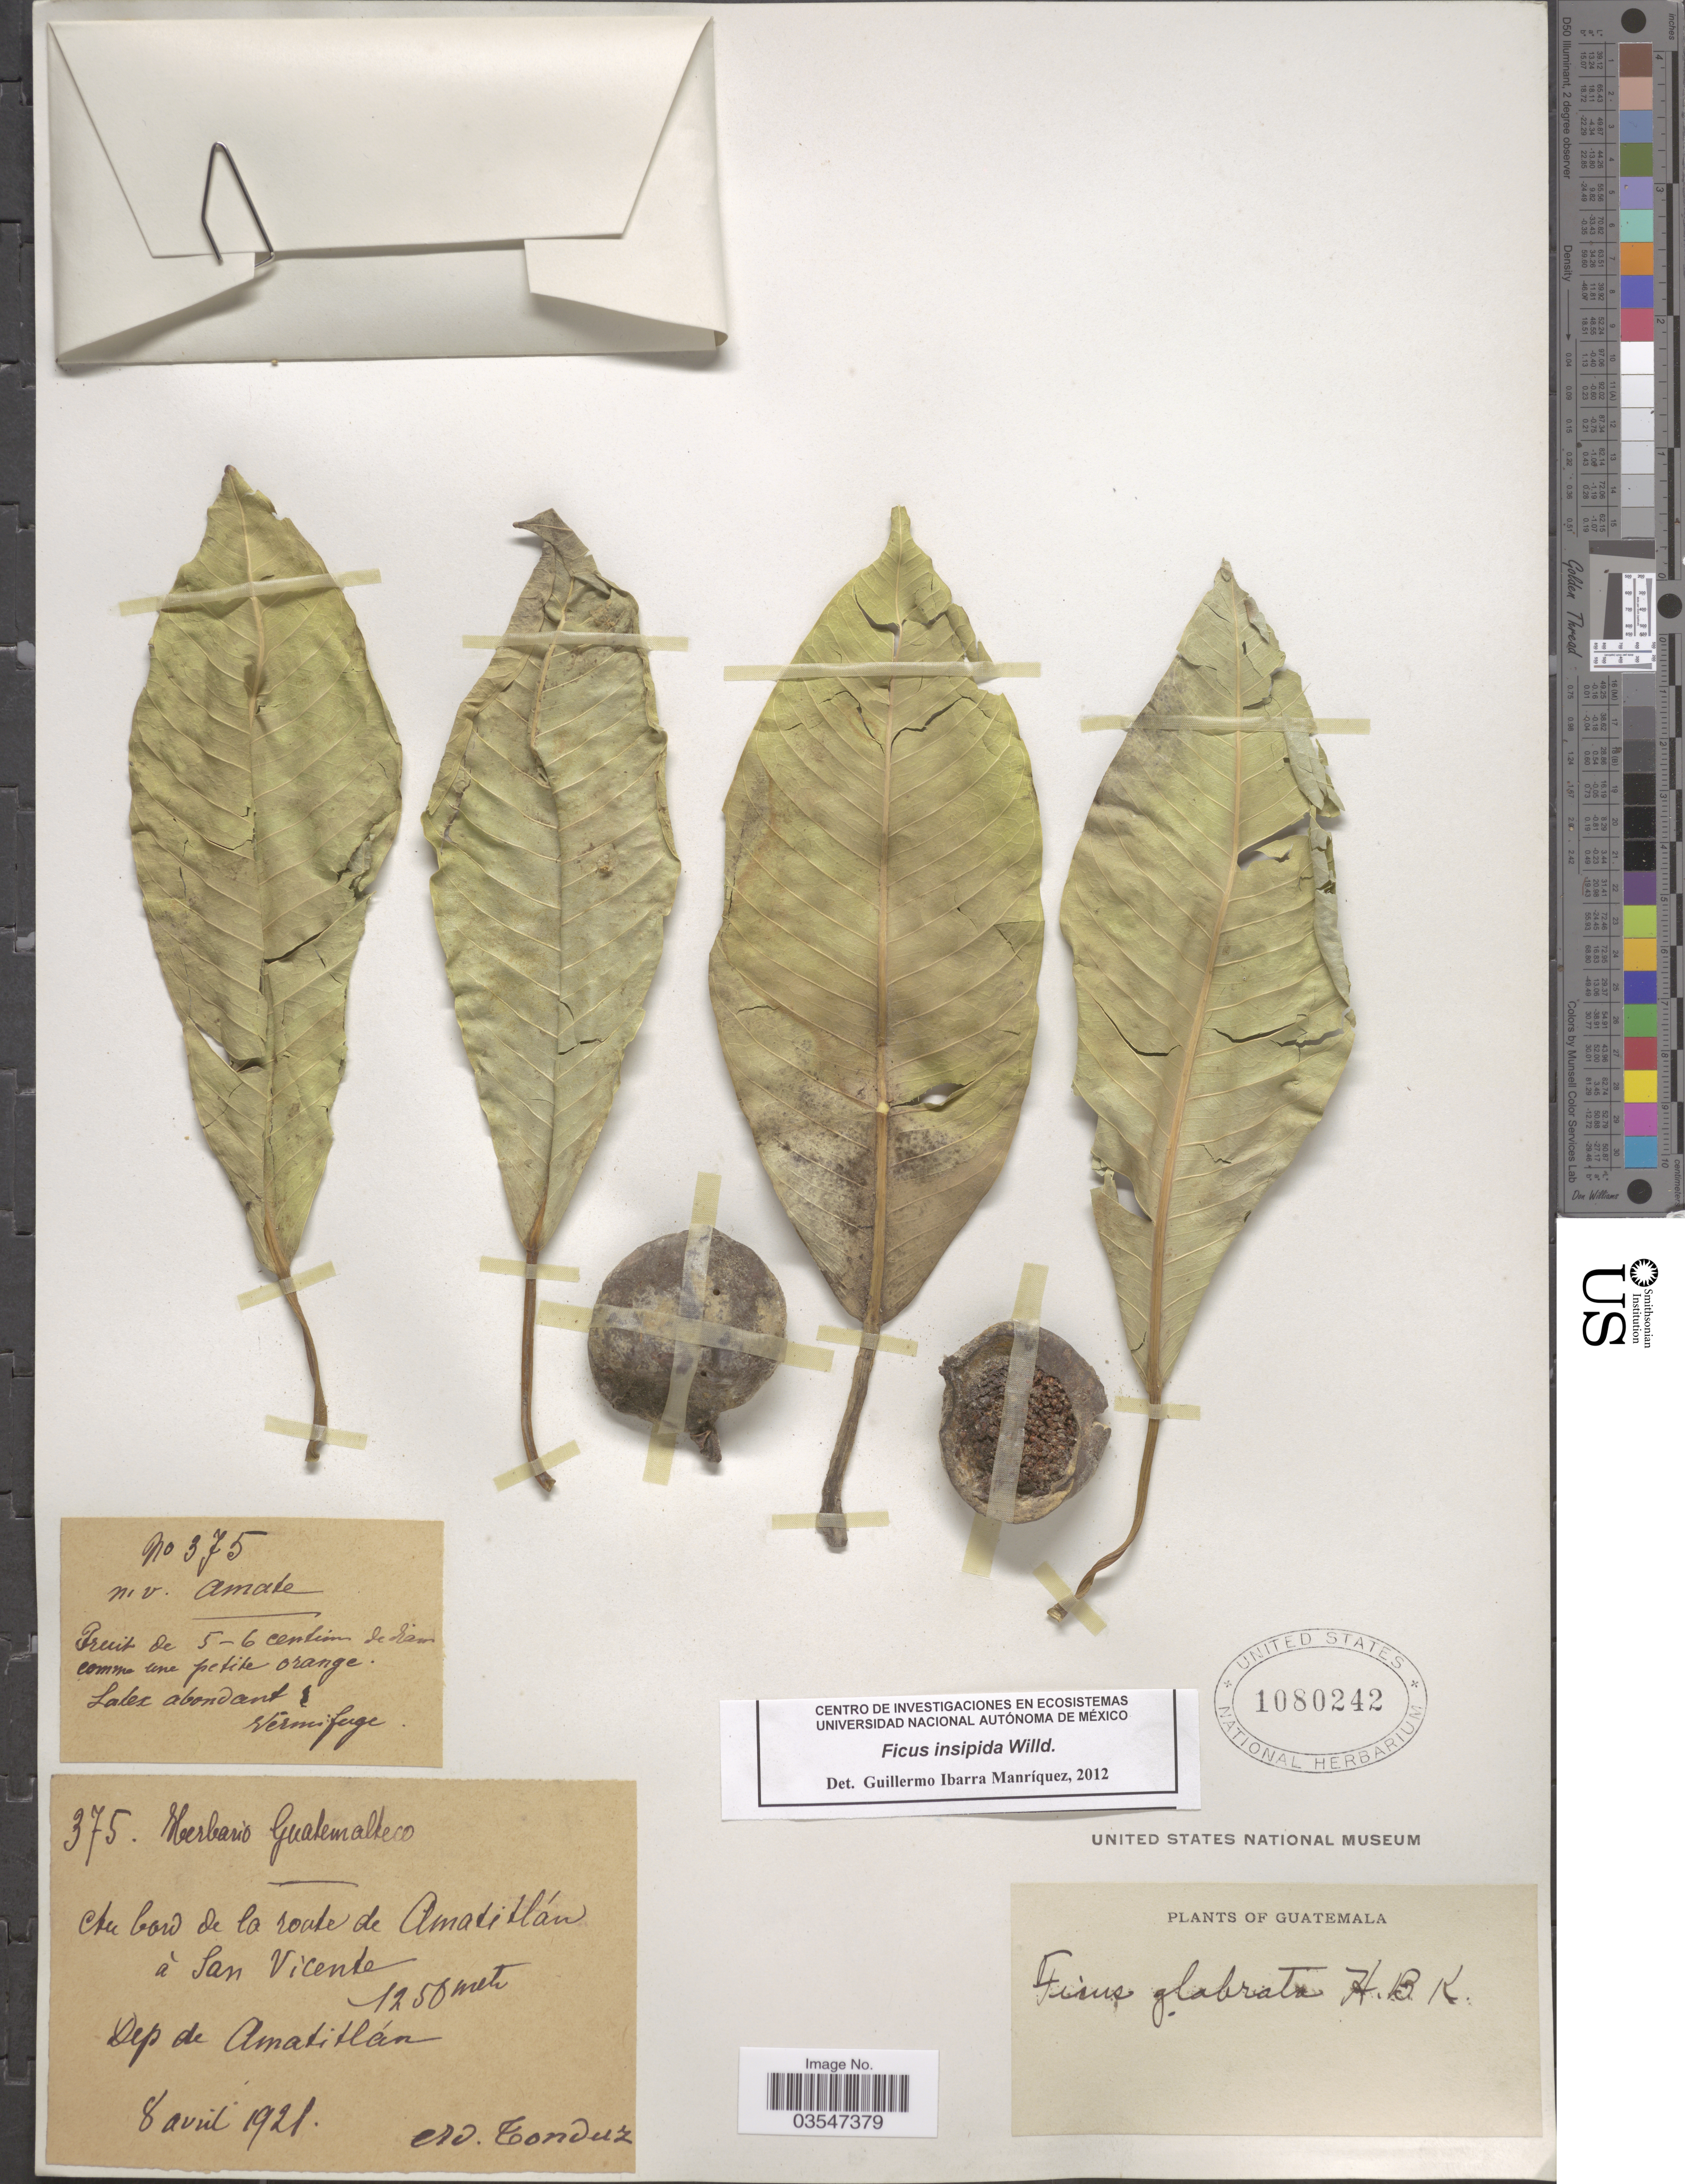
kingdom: Plantae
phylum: Tracheophyta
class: Magnoliopsida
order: Rosales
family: Moraceae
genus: Ficus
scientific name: Ficus insipida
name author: Willd.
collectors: A. Tonduz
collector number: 375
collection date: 1921-04-08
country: Guatemala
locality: Au bord de la route de Amatitlán á San Vicente. Dep de Amatitán.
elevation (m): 1250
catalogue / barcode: US 1080242